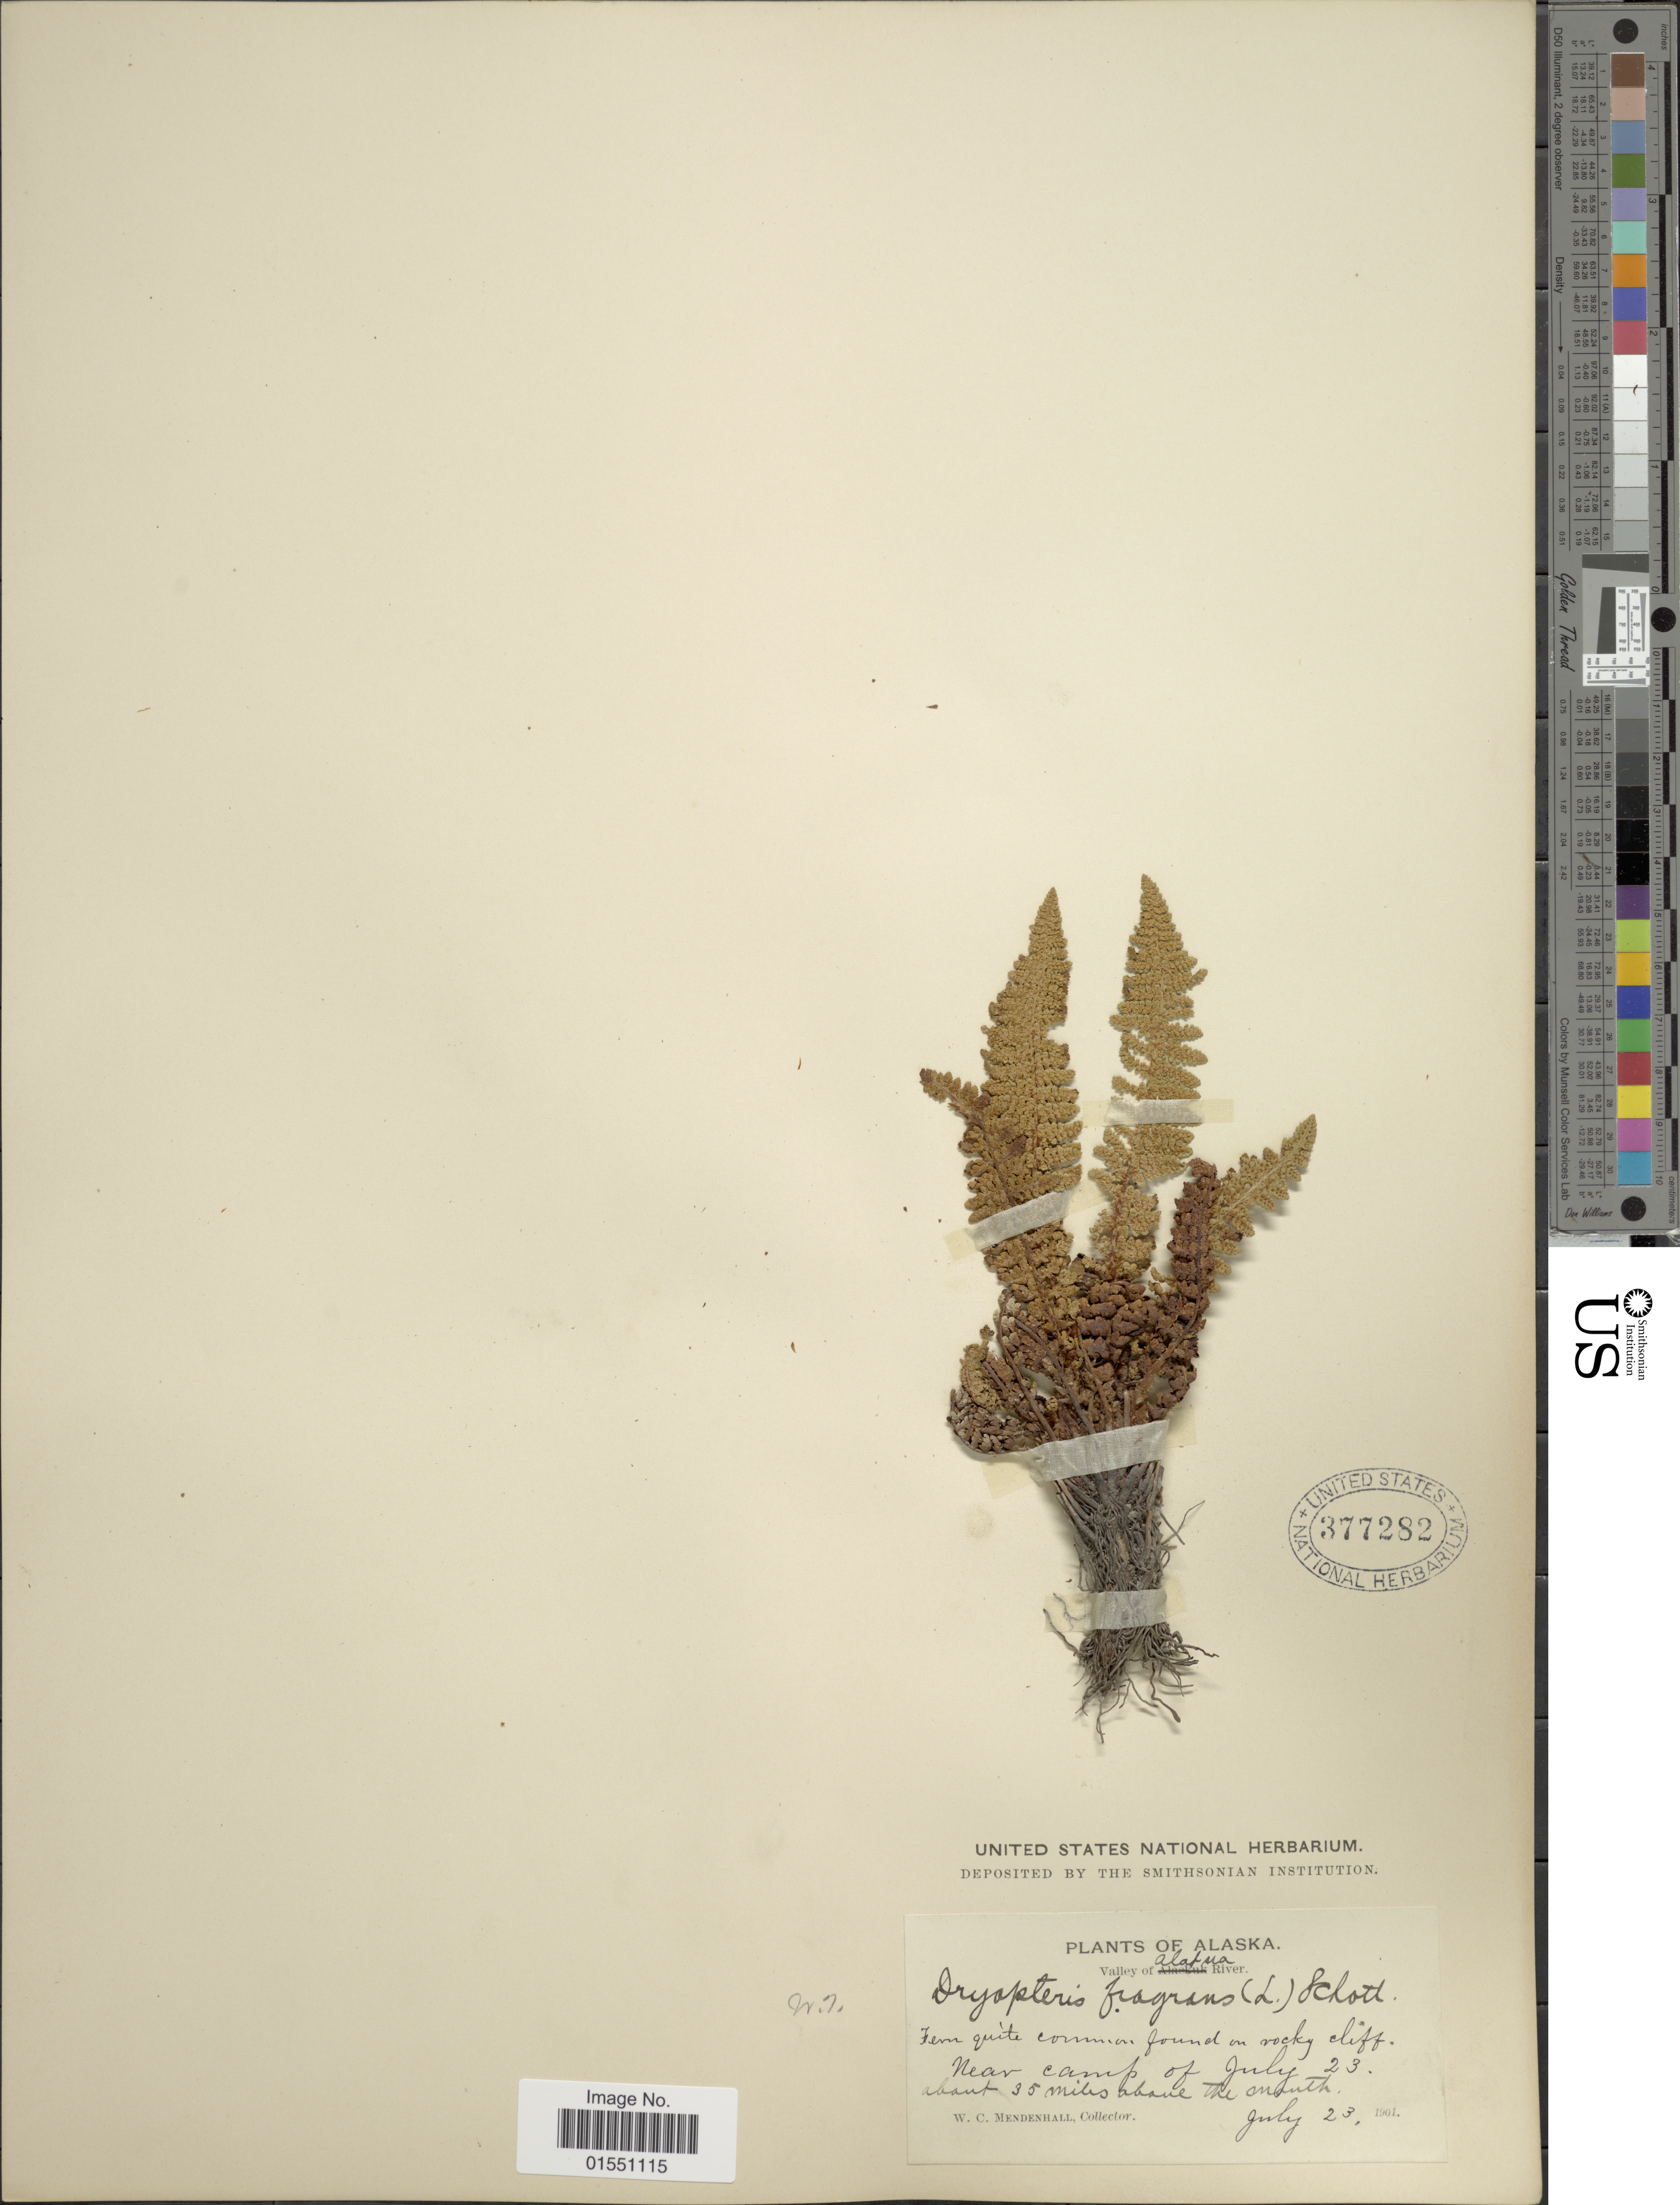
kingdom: Plantae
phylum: Tracheophyta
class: Polypodiopsida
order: Polypodiales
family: Dryopteridaceae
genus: Dryopteris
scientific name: Dryopteris fragrans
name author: (L.) Schott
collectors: W. Mendenhall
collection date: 1901-07-23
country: United States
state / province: Alaska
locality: Near Camp of July 23. about 35 miles above the mouth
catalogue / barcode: US 377282